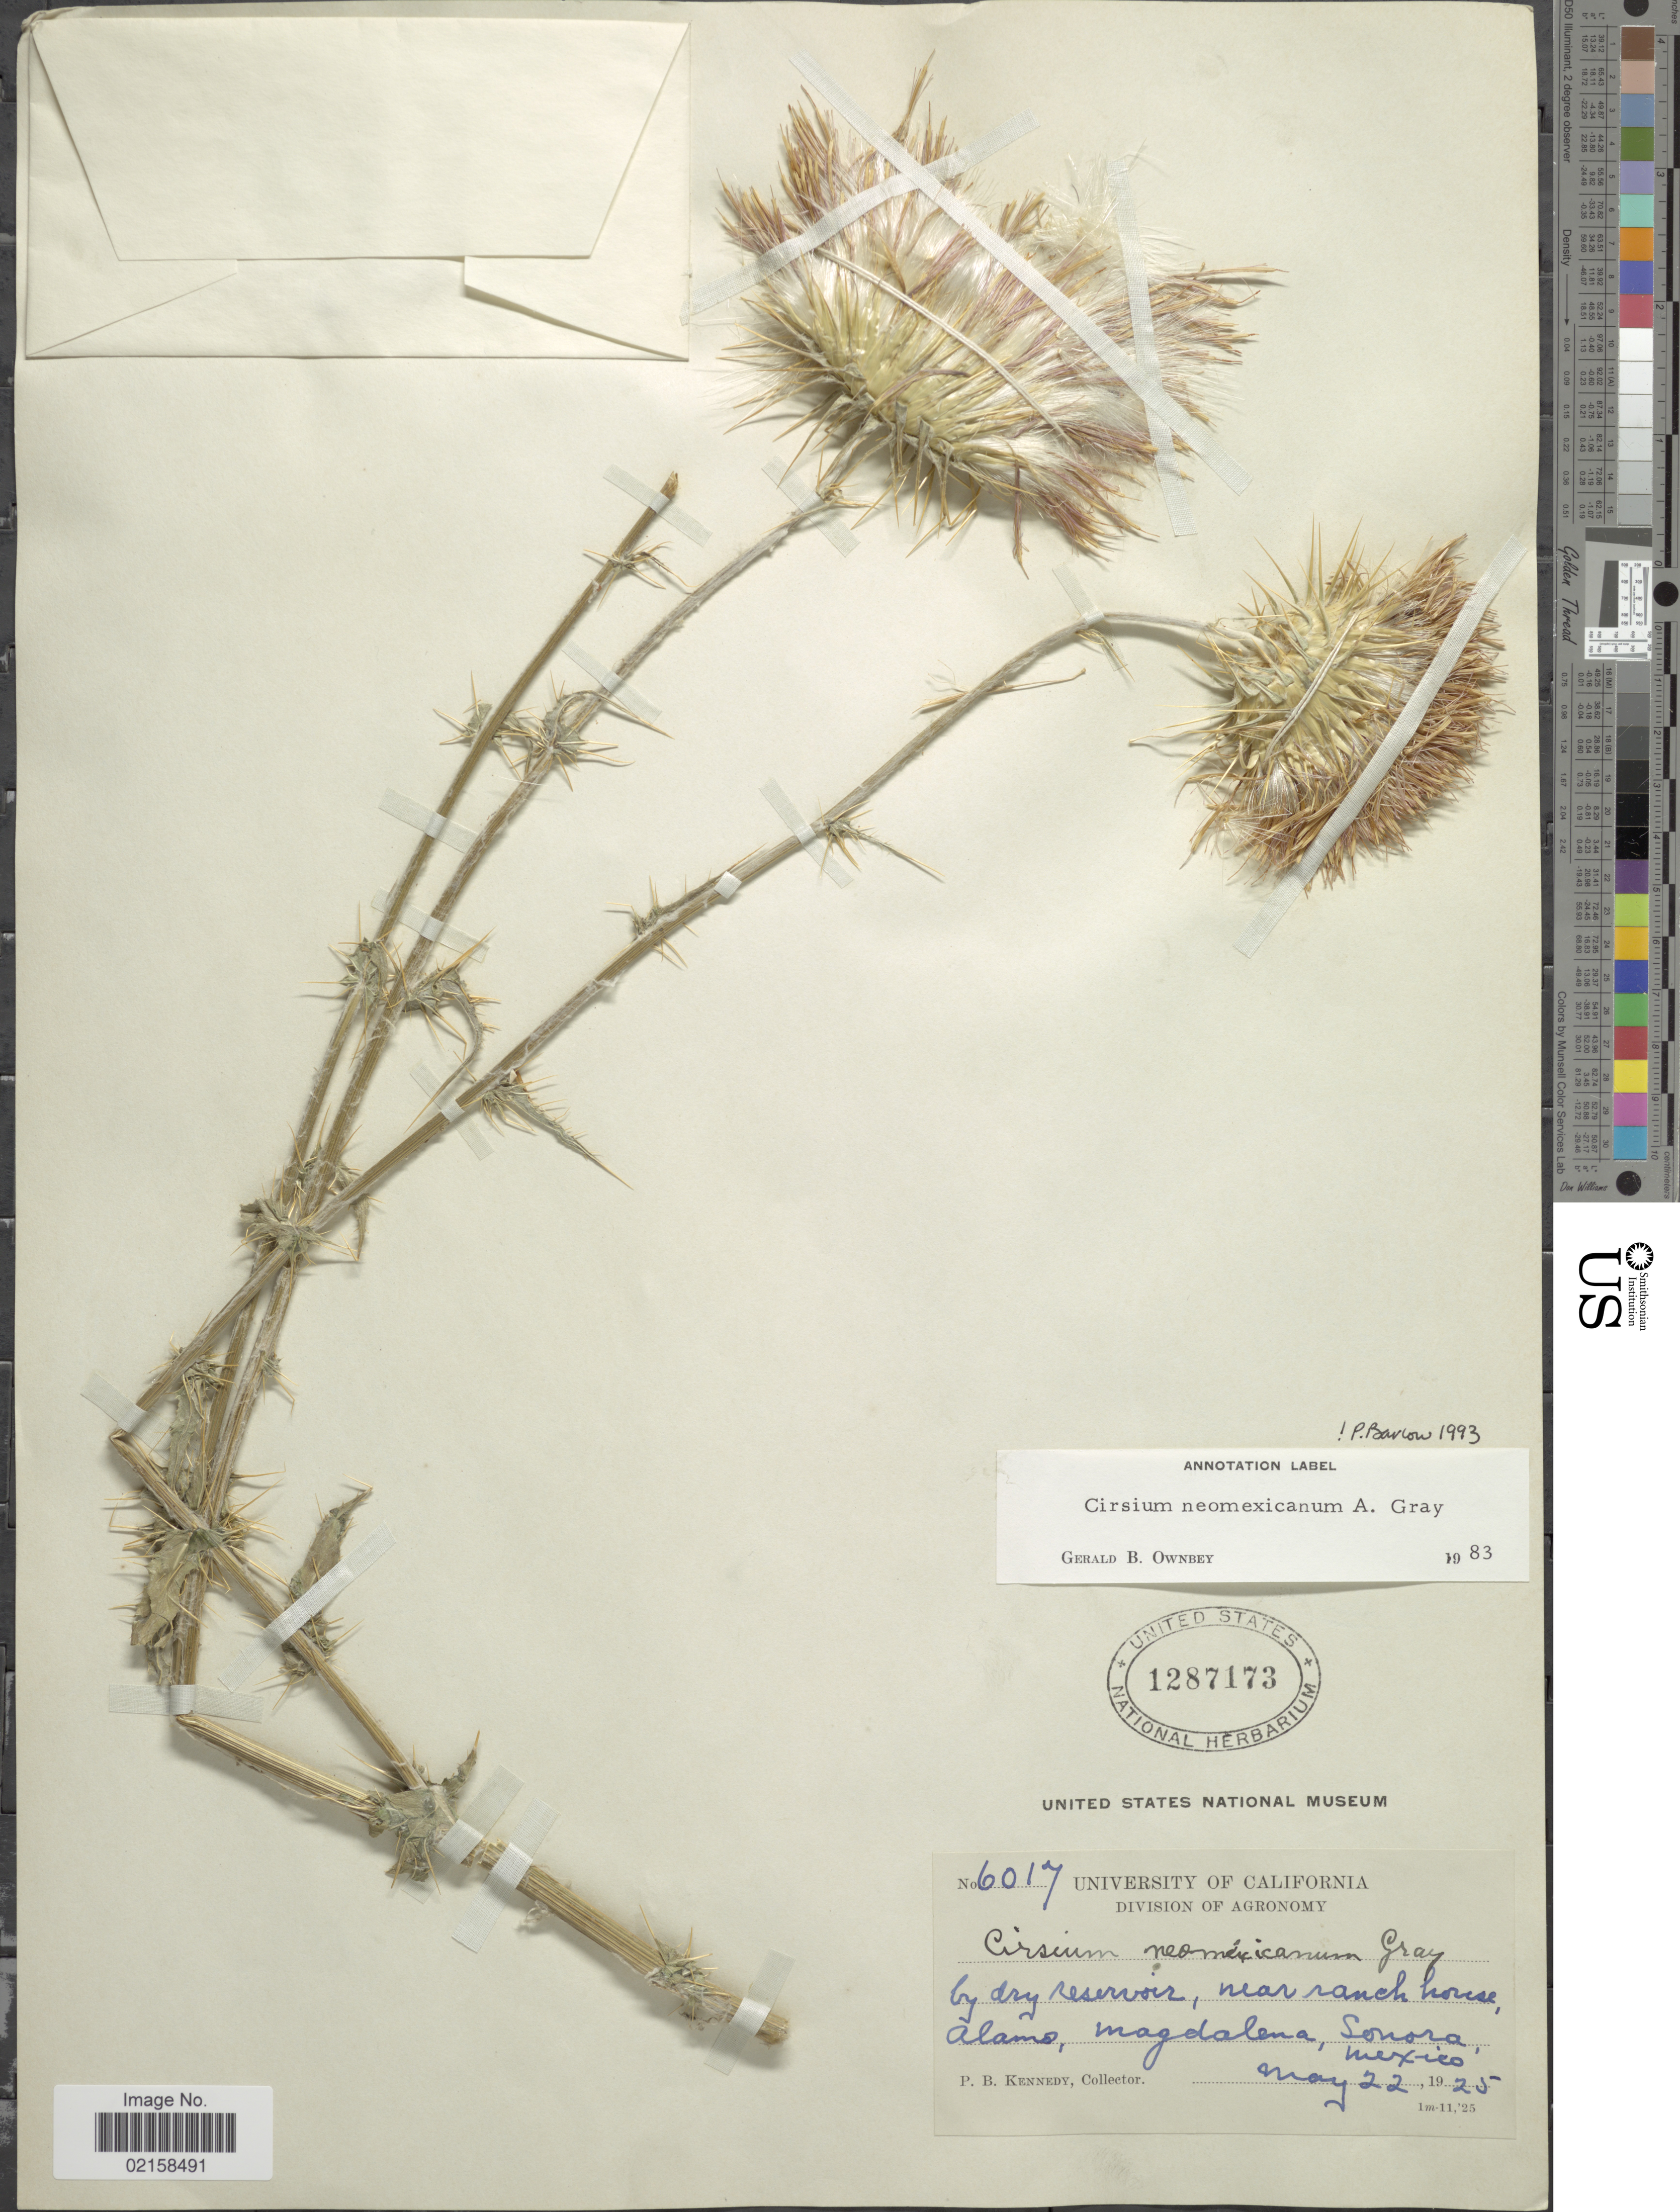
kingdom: Plantae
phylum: Tracheophyta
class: Magnoliopsida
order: Asterales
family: Asteraceae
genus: Cirsium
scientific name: Cirsium neomexicanum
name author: A. Gray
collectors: P. B. Kennedy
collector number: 6017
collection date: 1925-05-22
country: Mexico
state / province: Sonora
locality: By dry reservoir, near ranch house, Alamo, Magdalena.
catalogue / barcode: US 1287173